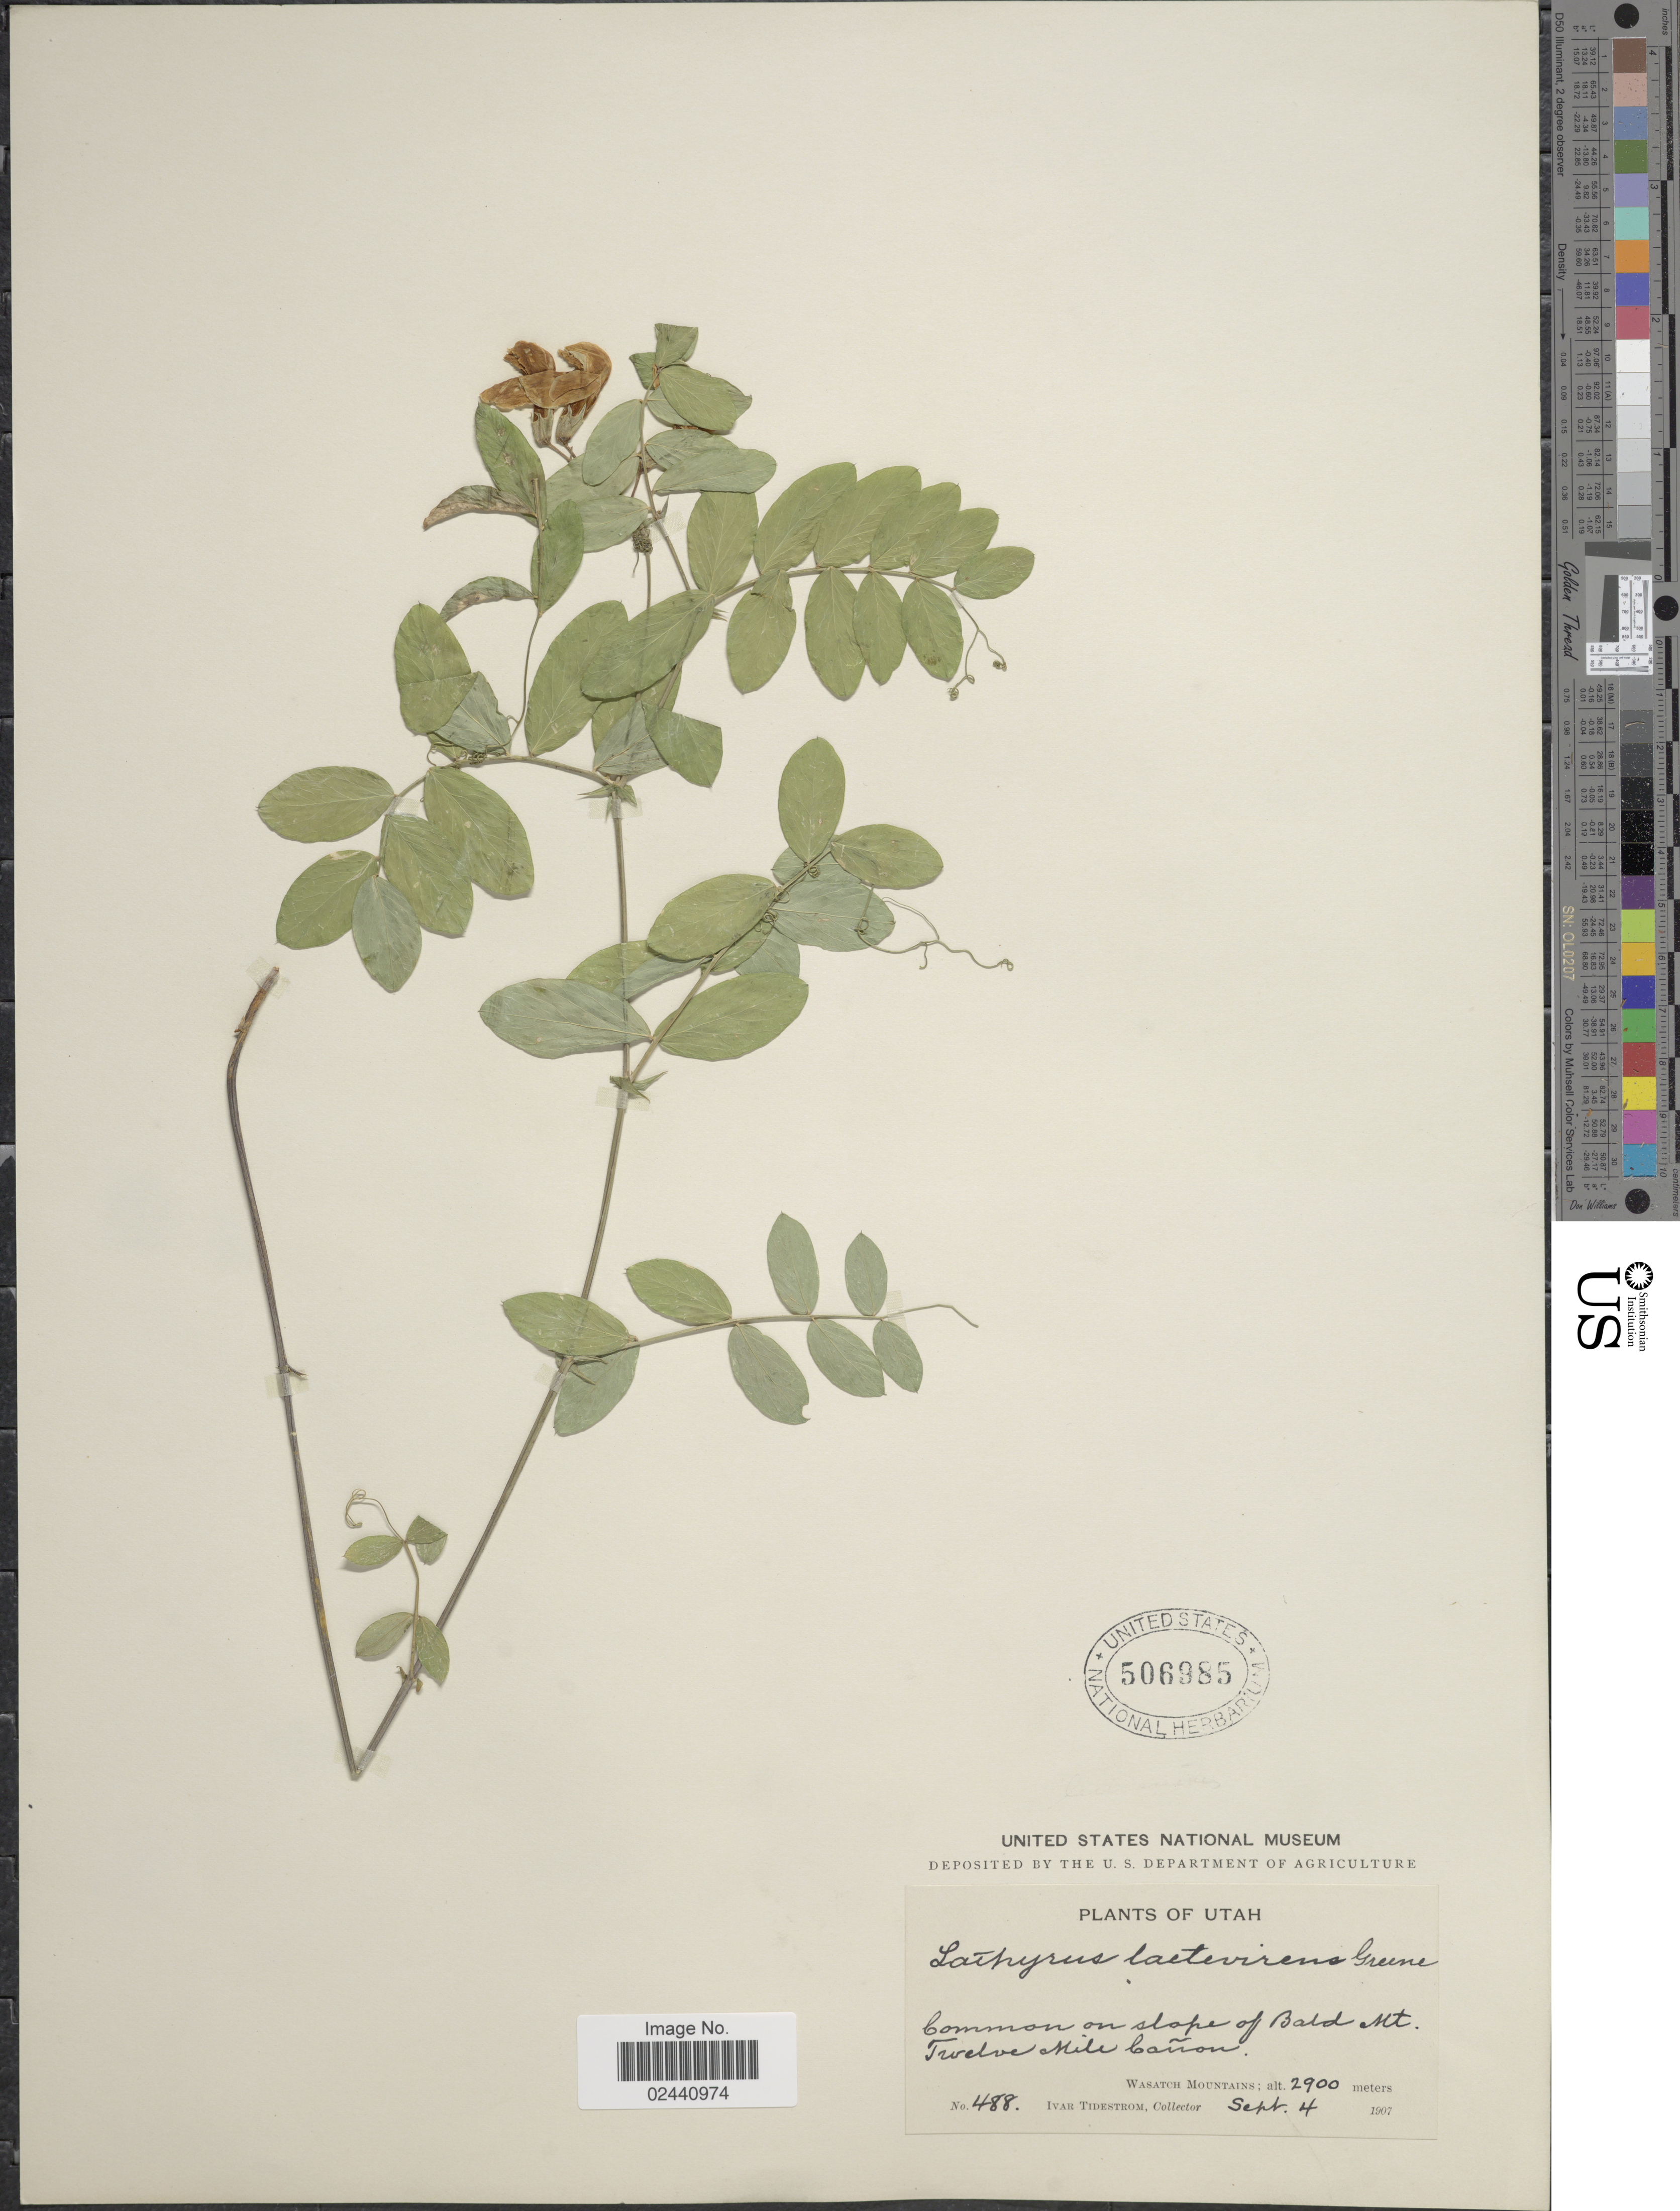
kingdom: Plantae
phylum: Tracheophyta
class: Magnoliopsida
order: Fabales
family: Fabaceae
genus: Lathyrus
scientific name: Lathyrus leucanthus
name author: Rydb.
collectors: I. F. Tidestrom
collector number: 488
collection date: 1907-09-04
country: United States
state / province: Utah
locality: On slope of Bald Mt., Twelve Mile Canon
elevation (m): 2900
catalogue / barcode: US 506985